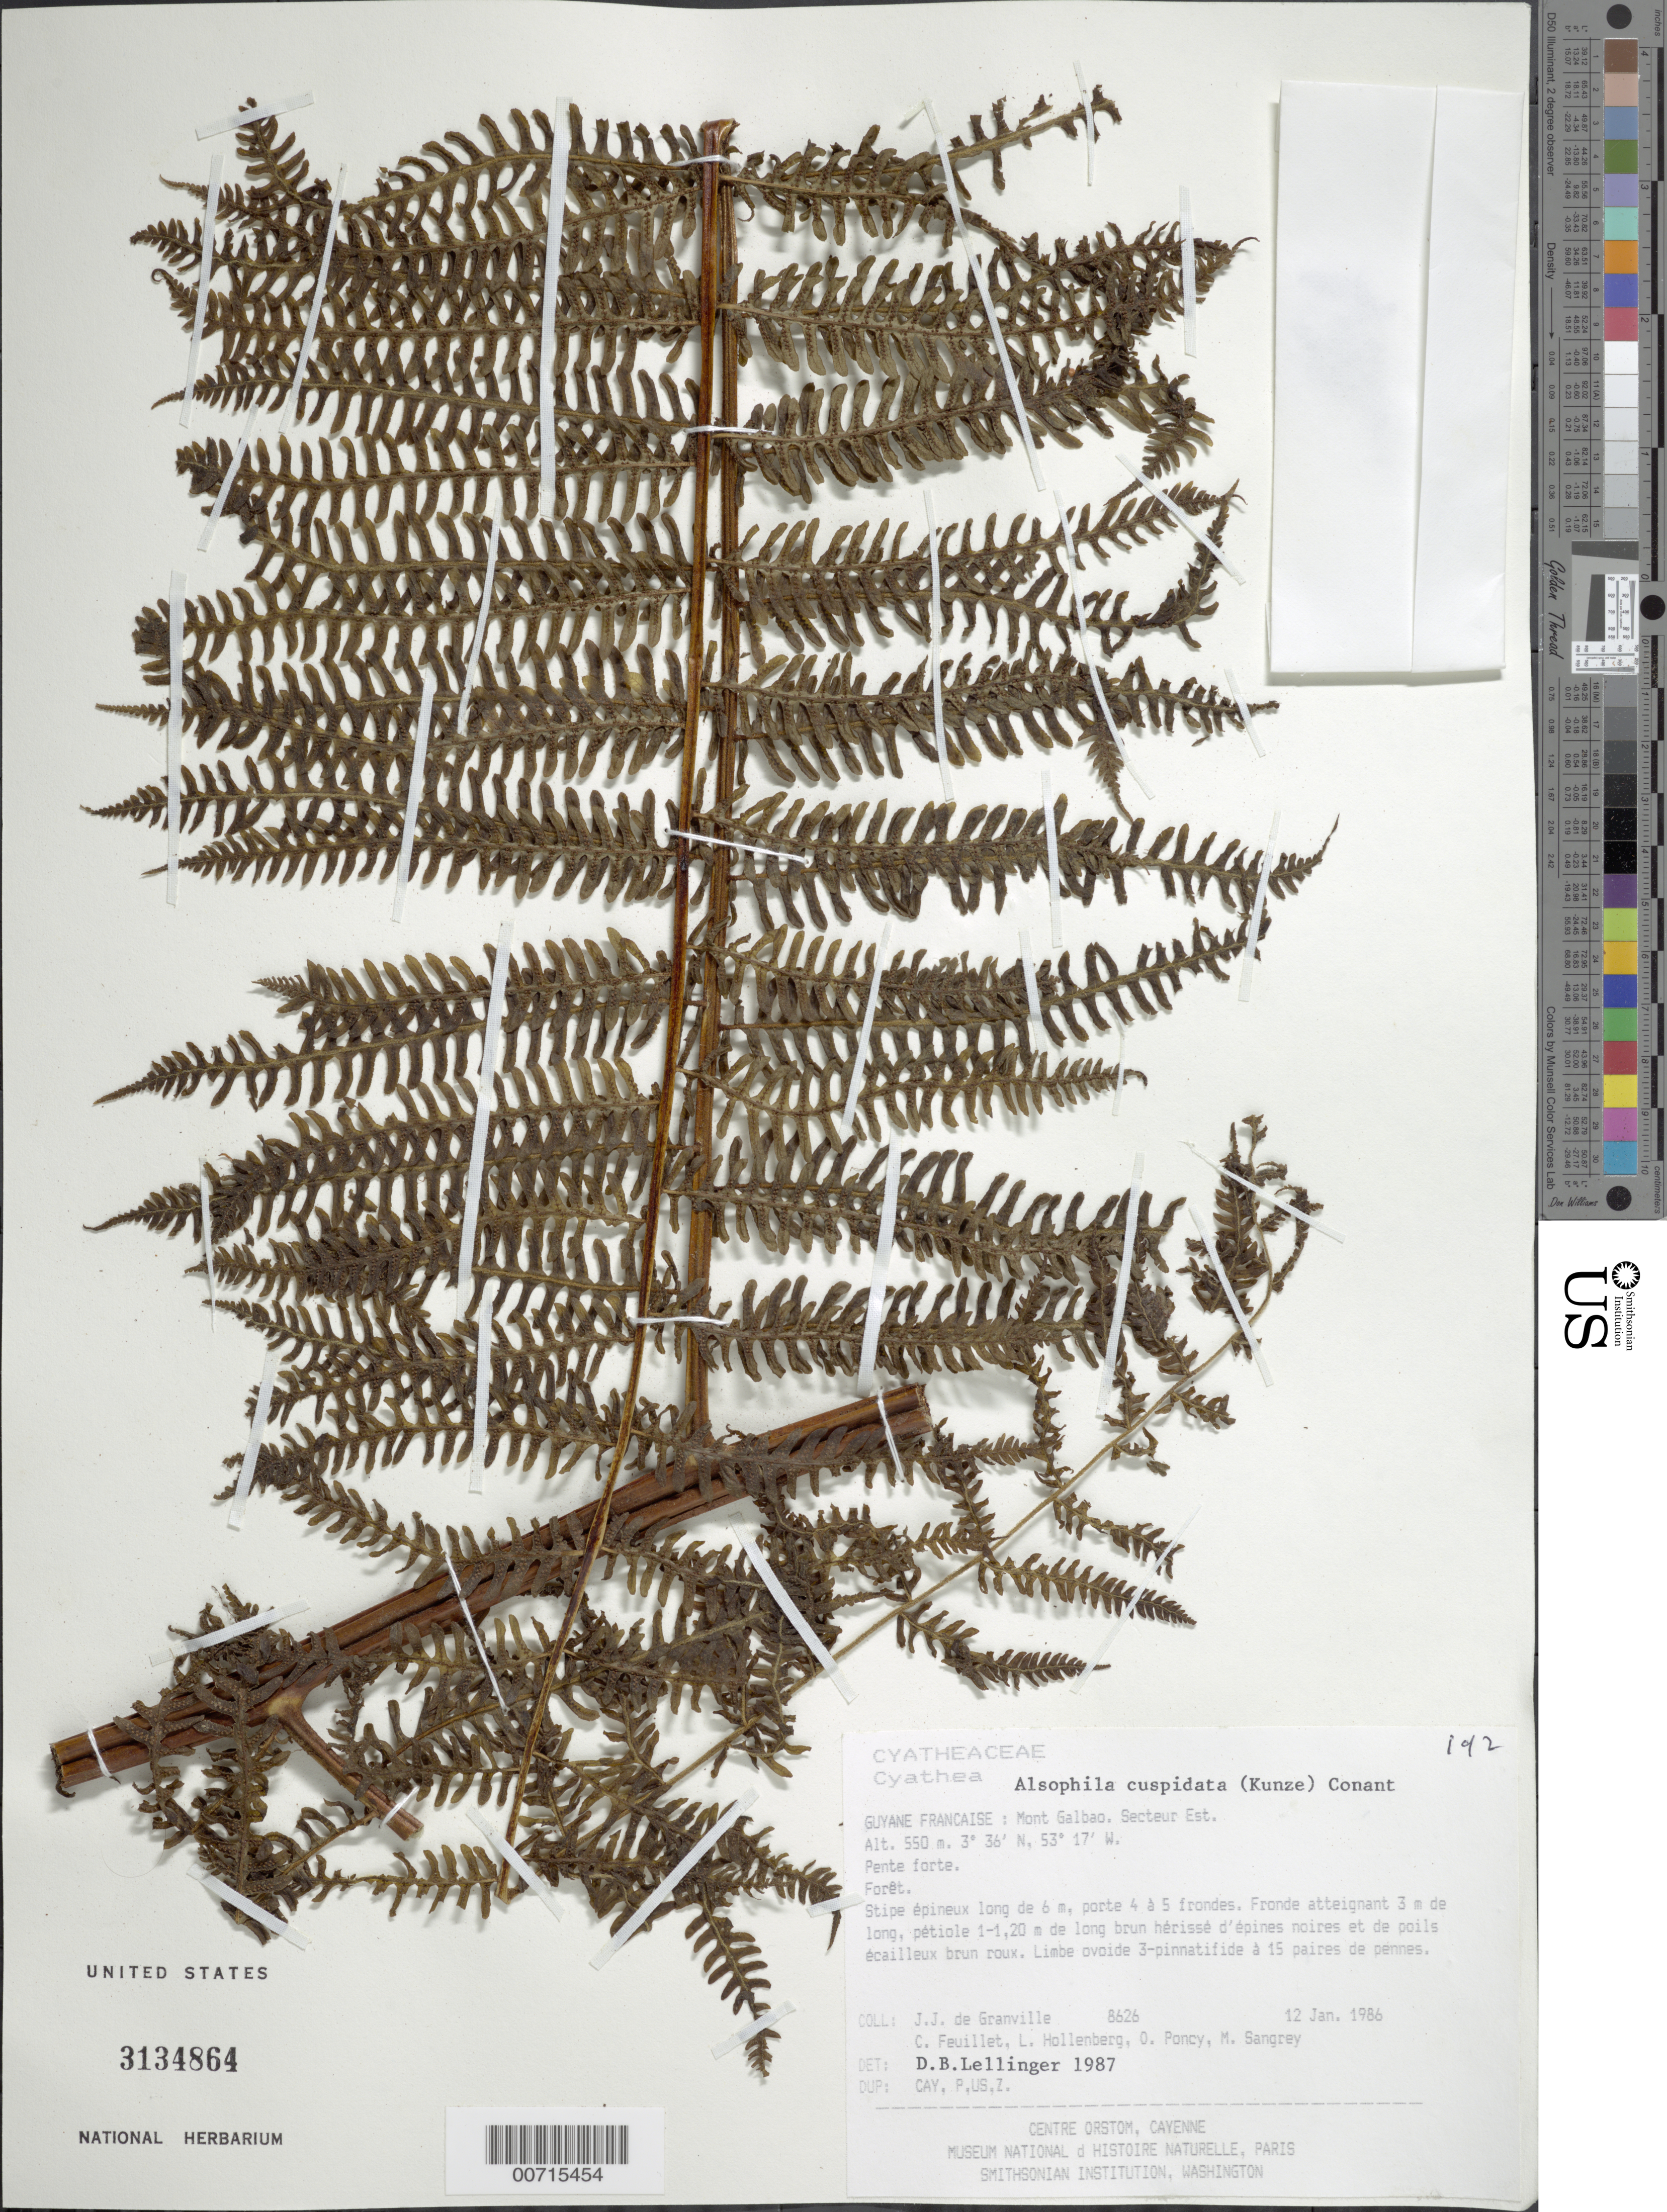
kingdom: Plantae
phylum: Tracheophyta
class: Polypodiopsida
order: Cyatheales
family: Cyatheaceae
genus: Alsophila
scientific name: Alsophila cuspidata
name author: (Kunze) D.S. Conant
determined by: Lellinger, David B., (BOT), Smithsonian Institution - National Museum of Natural History (UNITED STATES)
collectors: J.-J. de Granville, C. Feuillet, L. Hollenberg, O. Poncy & M. S. Sangrey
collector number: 8626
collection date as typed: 12-Jan-86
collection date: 1986-01-12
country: French Guiana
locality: Mont Galbao. Secteur Est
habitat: Forêt, pente forte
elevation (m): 550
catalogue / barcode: US 3134864